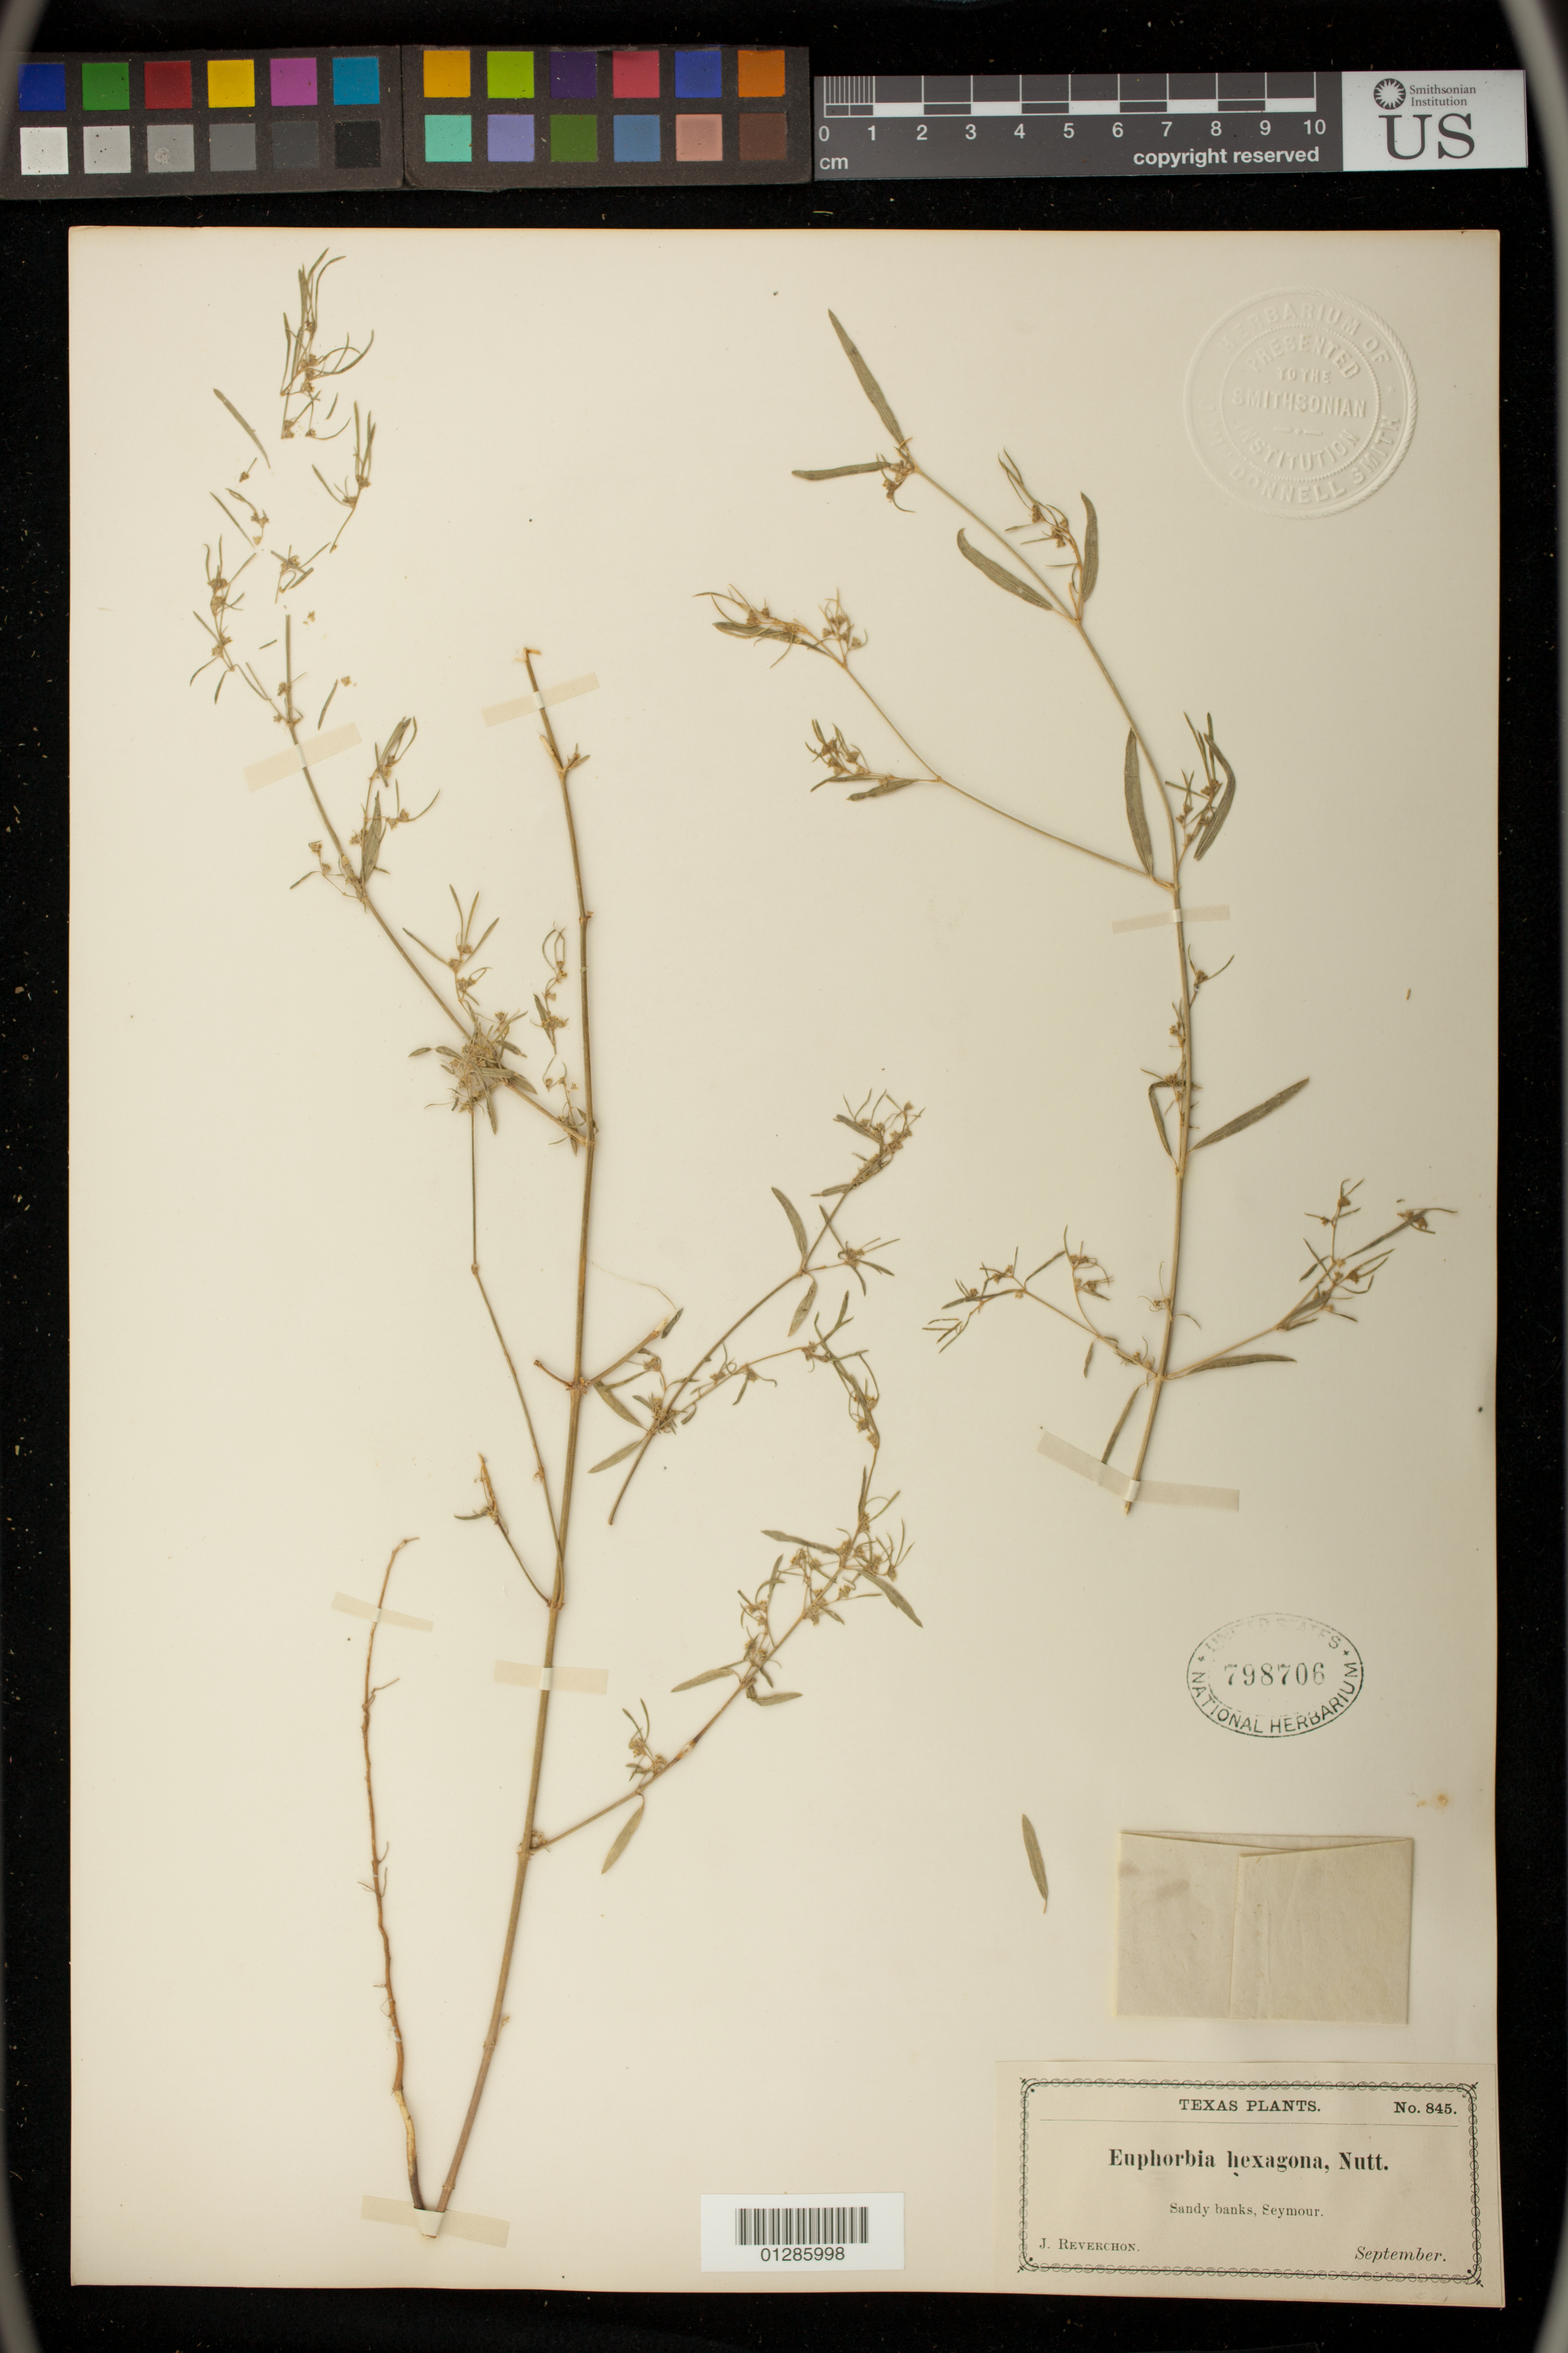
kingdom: Plantae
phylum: Tracheophyta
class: Magnoliopsida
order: Malpighiales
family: Euphorbiaceae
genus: Euphorbia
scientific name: Euphorbia hexagona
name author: Nutt. ex Spreng.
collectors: J. Reverchon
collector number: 845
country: United States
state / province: Texas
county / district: Baylor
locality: Seymour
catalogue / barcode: US 798706